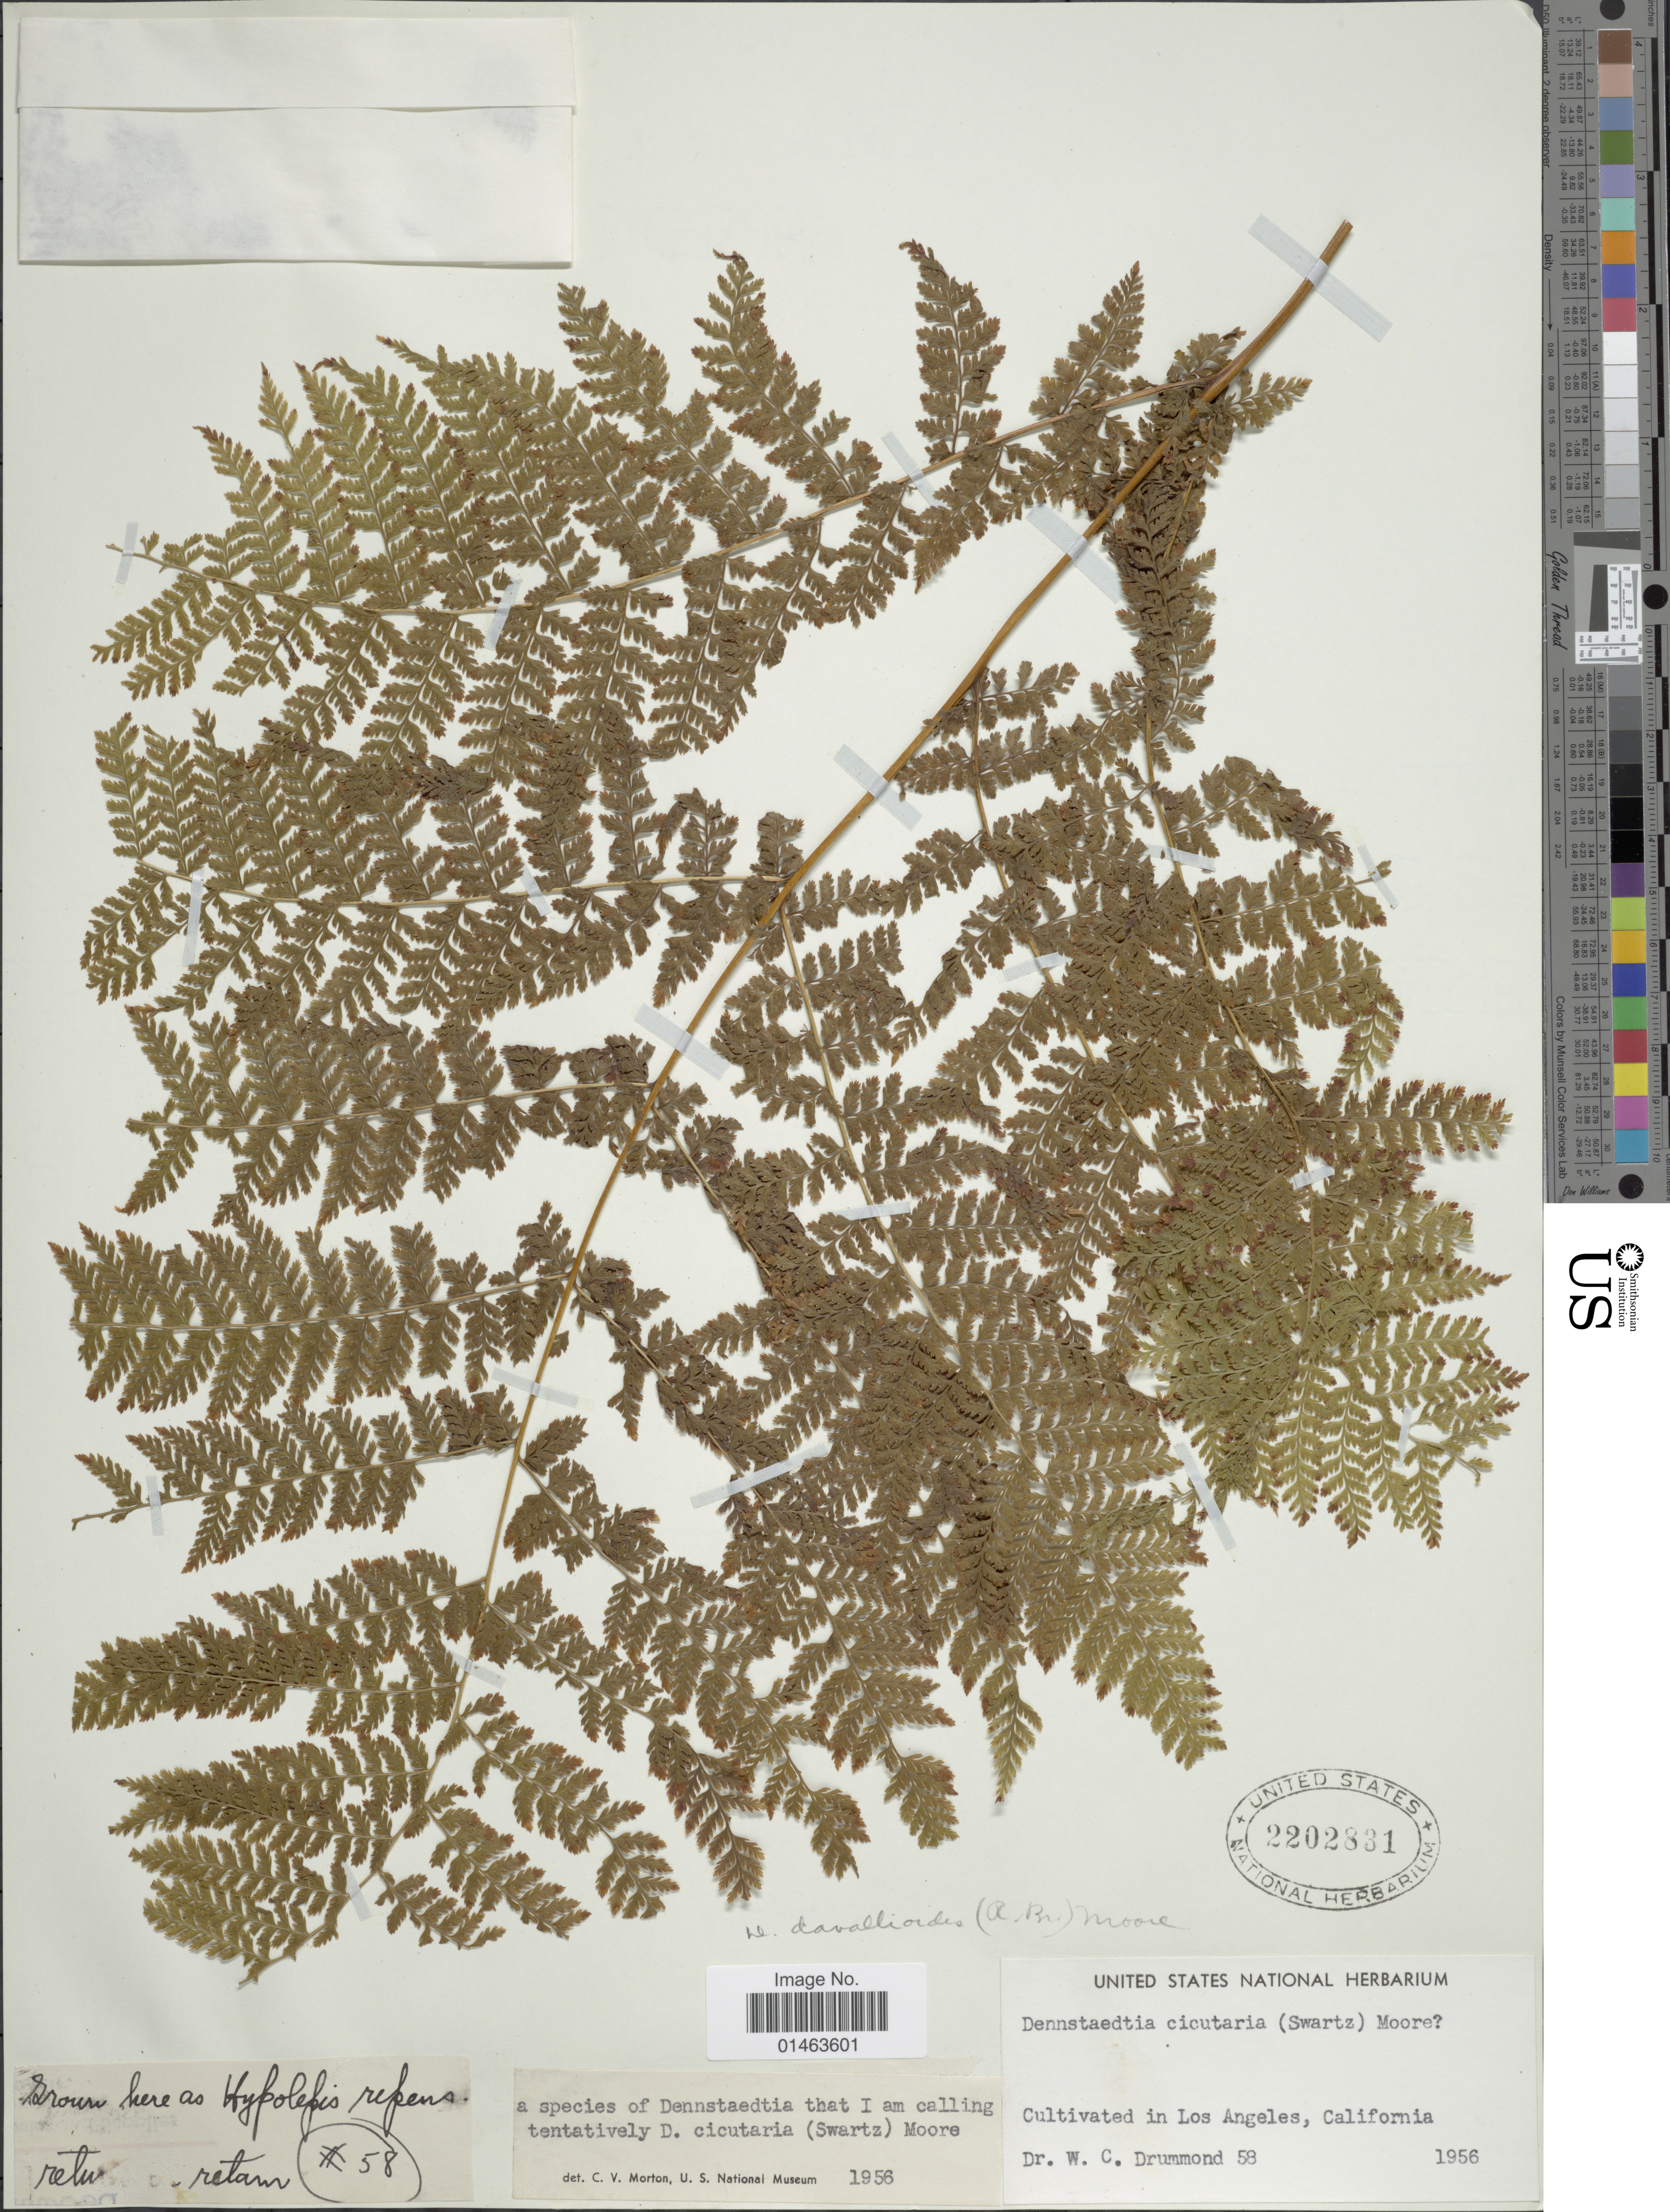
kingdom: Plantae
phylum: Tracheophyta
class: Polypodiopsida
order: Polypodiales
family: Dennstaedtiaceae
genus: Dennstaedtia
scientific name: Dennstaedtia davallioides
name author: (R. Br.) T. Moore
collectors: W. Drummond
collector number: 58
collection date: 1956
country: United States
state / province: California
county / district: Los Angeles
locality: Los Angeles.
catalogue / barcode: US 2202831